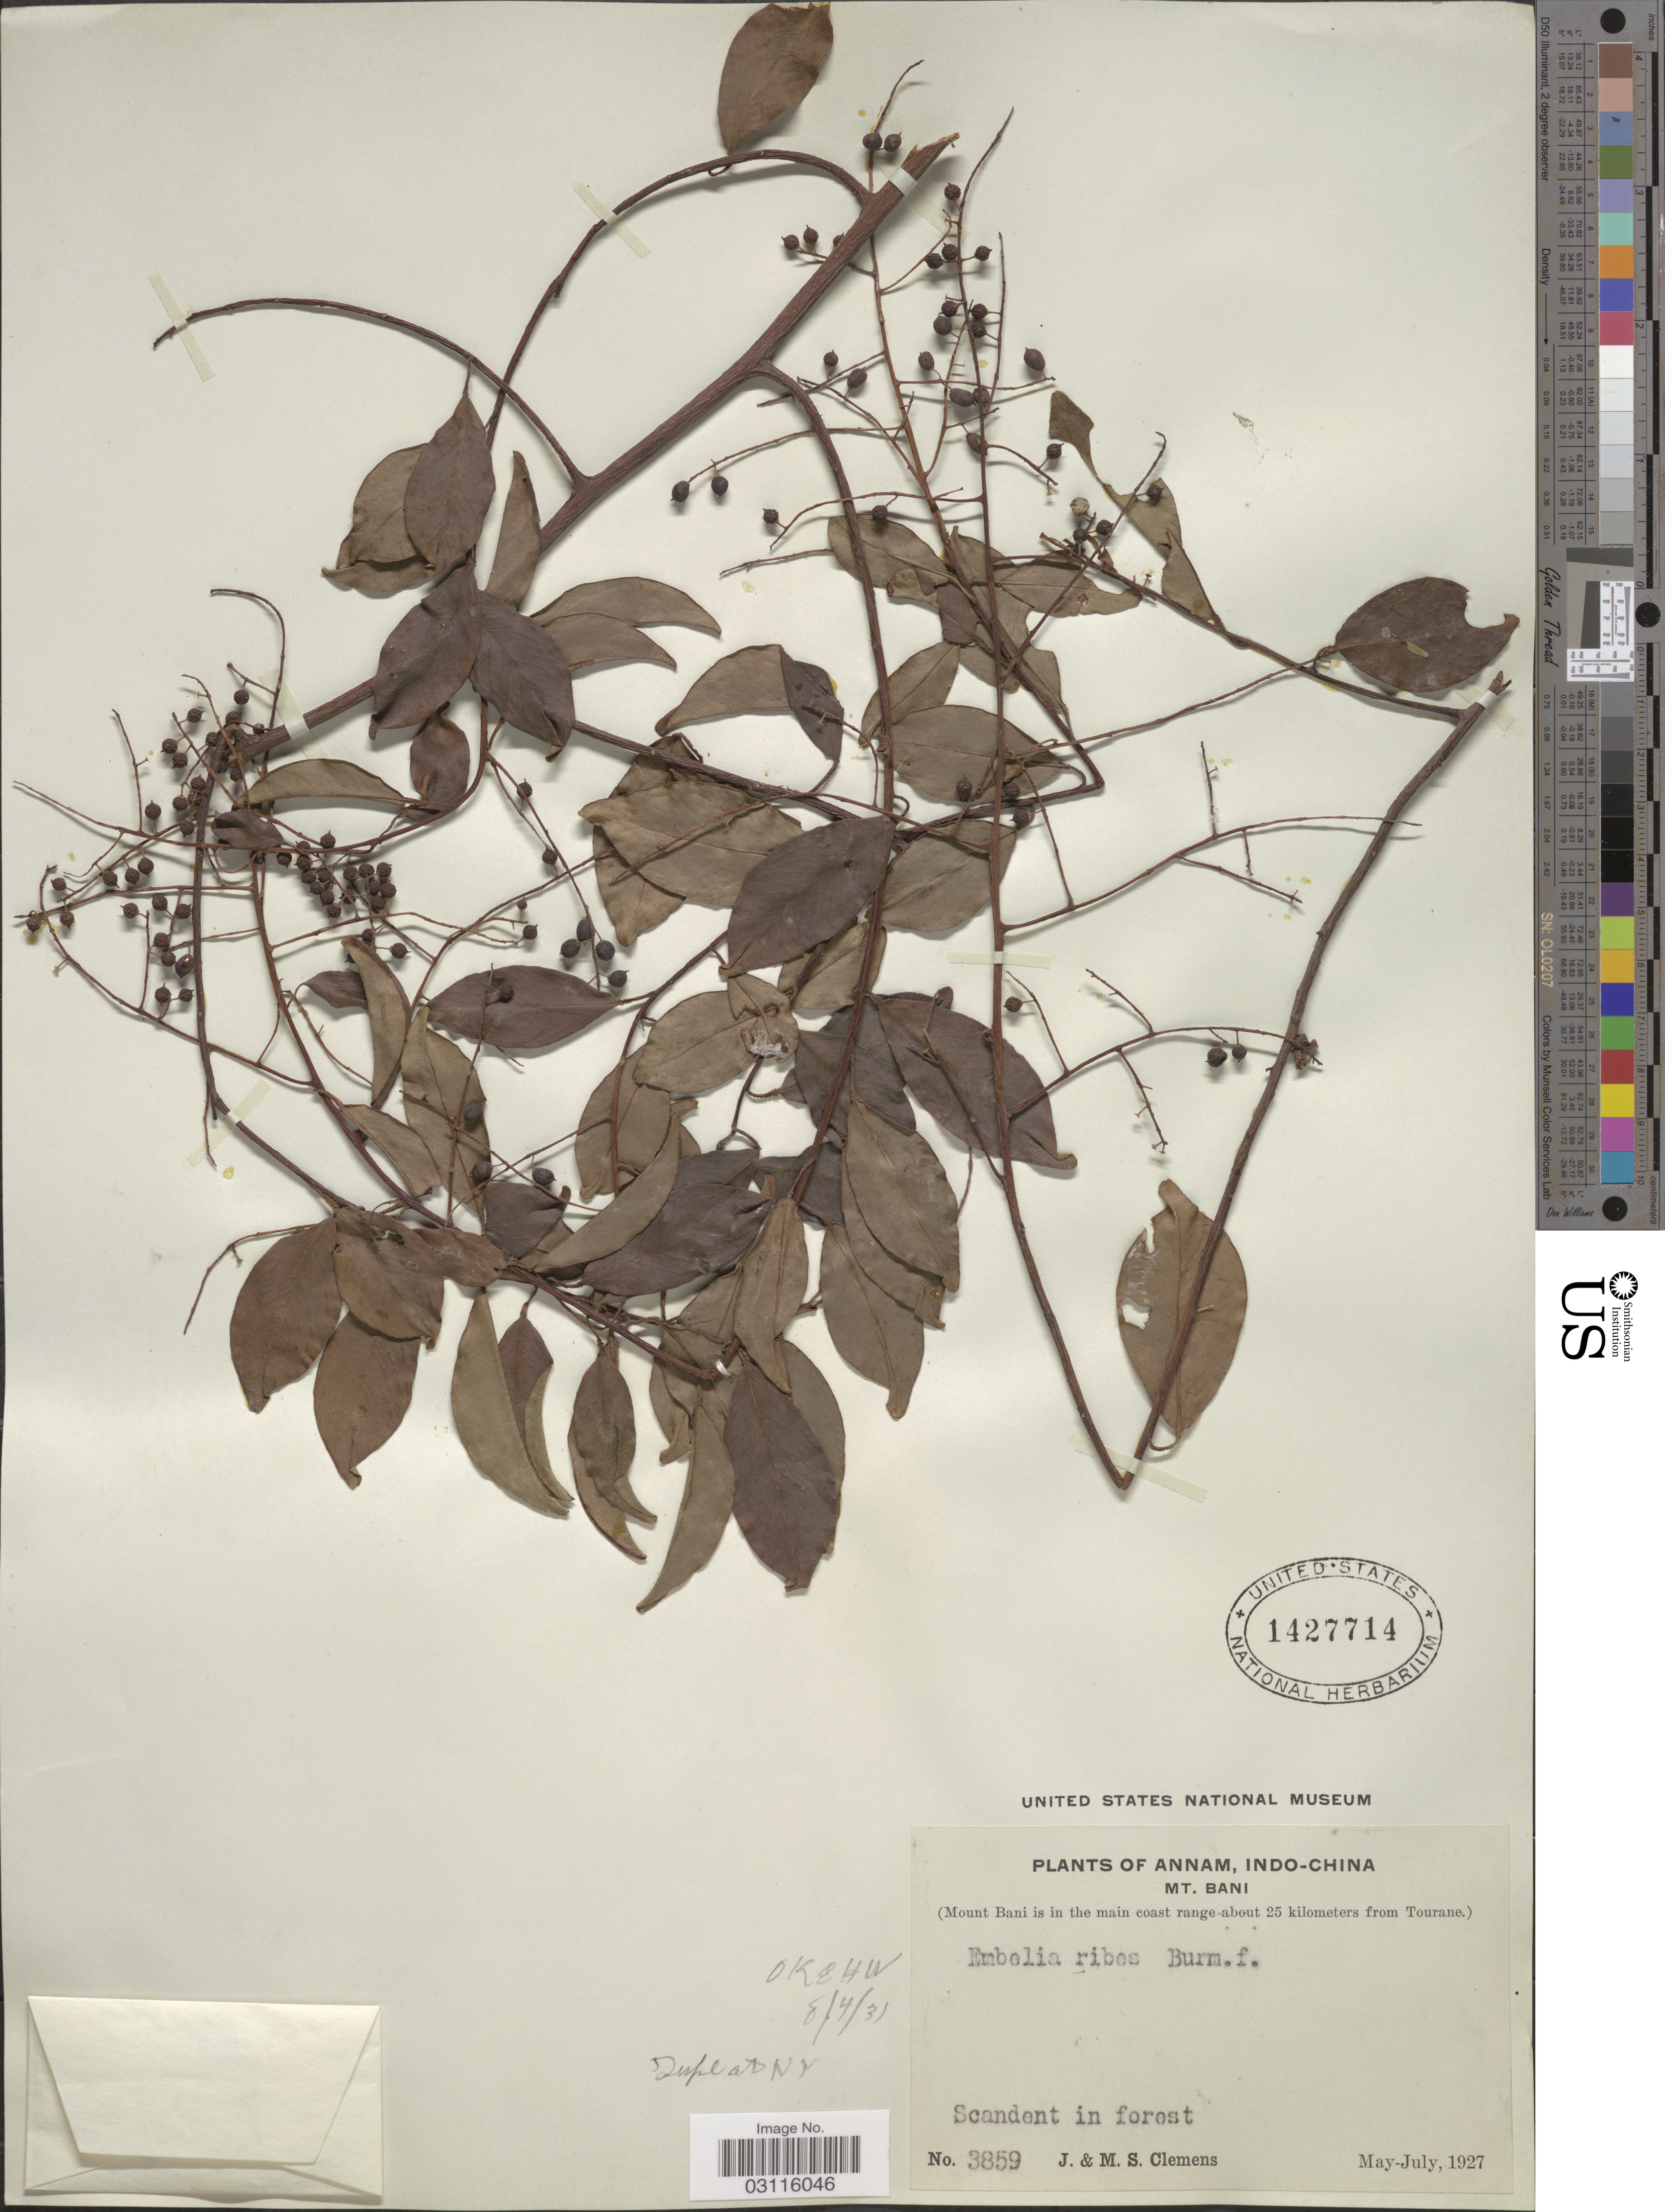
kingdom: Plantae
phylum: Tracheophyta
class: Magnoliopsida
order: Ericales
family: Primulaceae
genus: Embelia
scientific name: Embelia ribes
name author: Burm. f.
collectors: J. Clemens & M. S. Clemens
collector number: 3859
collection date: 1927-05/1927-07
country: Vietnam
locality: Annam, Indo-China, Mt. Bani (Mount Bani is in the main coast range-about 25 kilometers from Tourane.).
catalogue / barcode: US 1427714